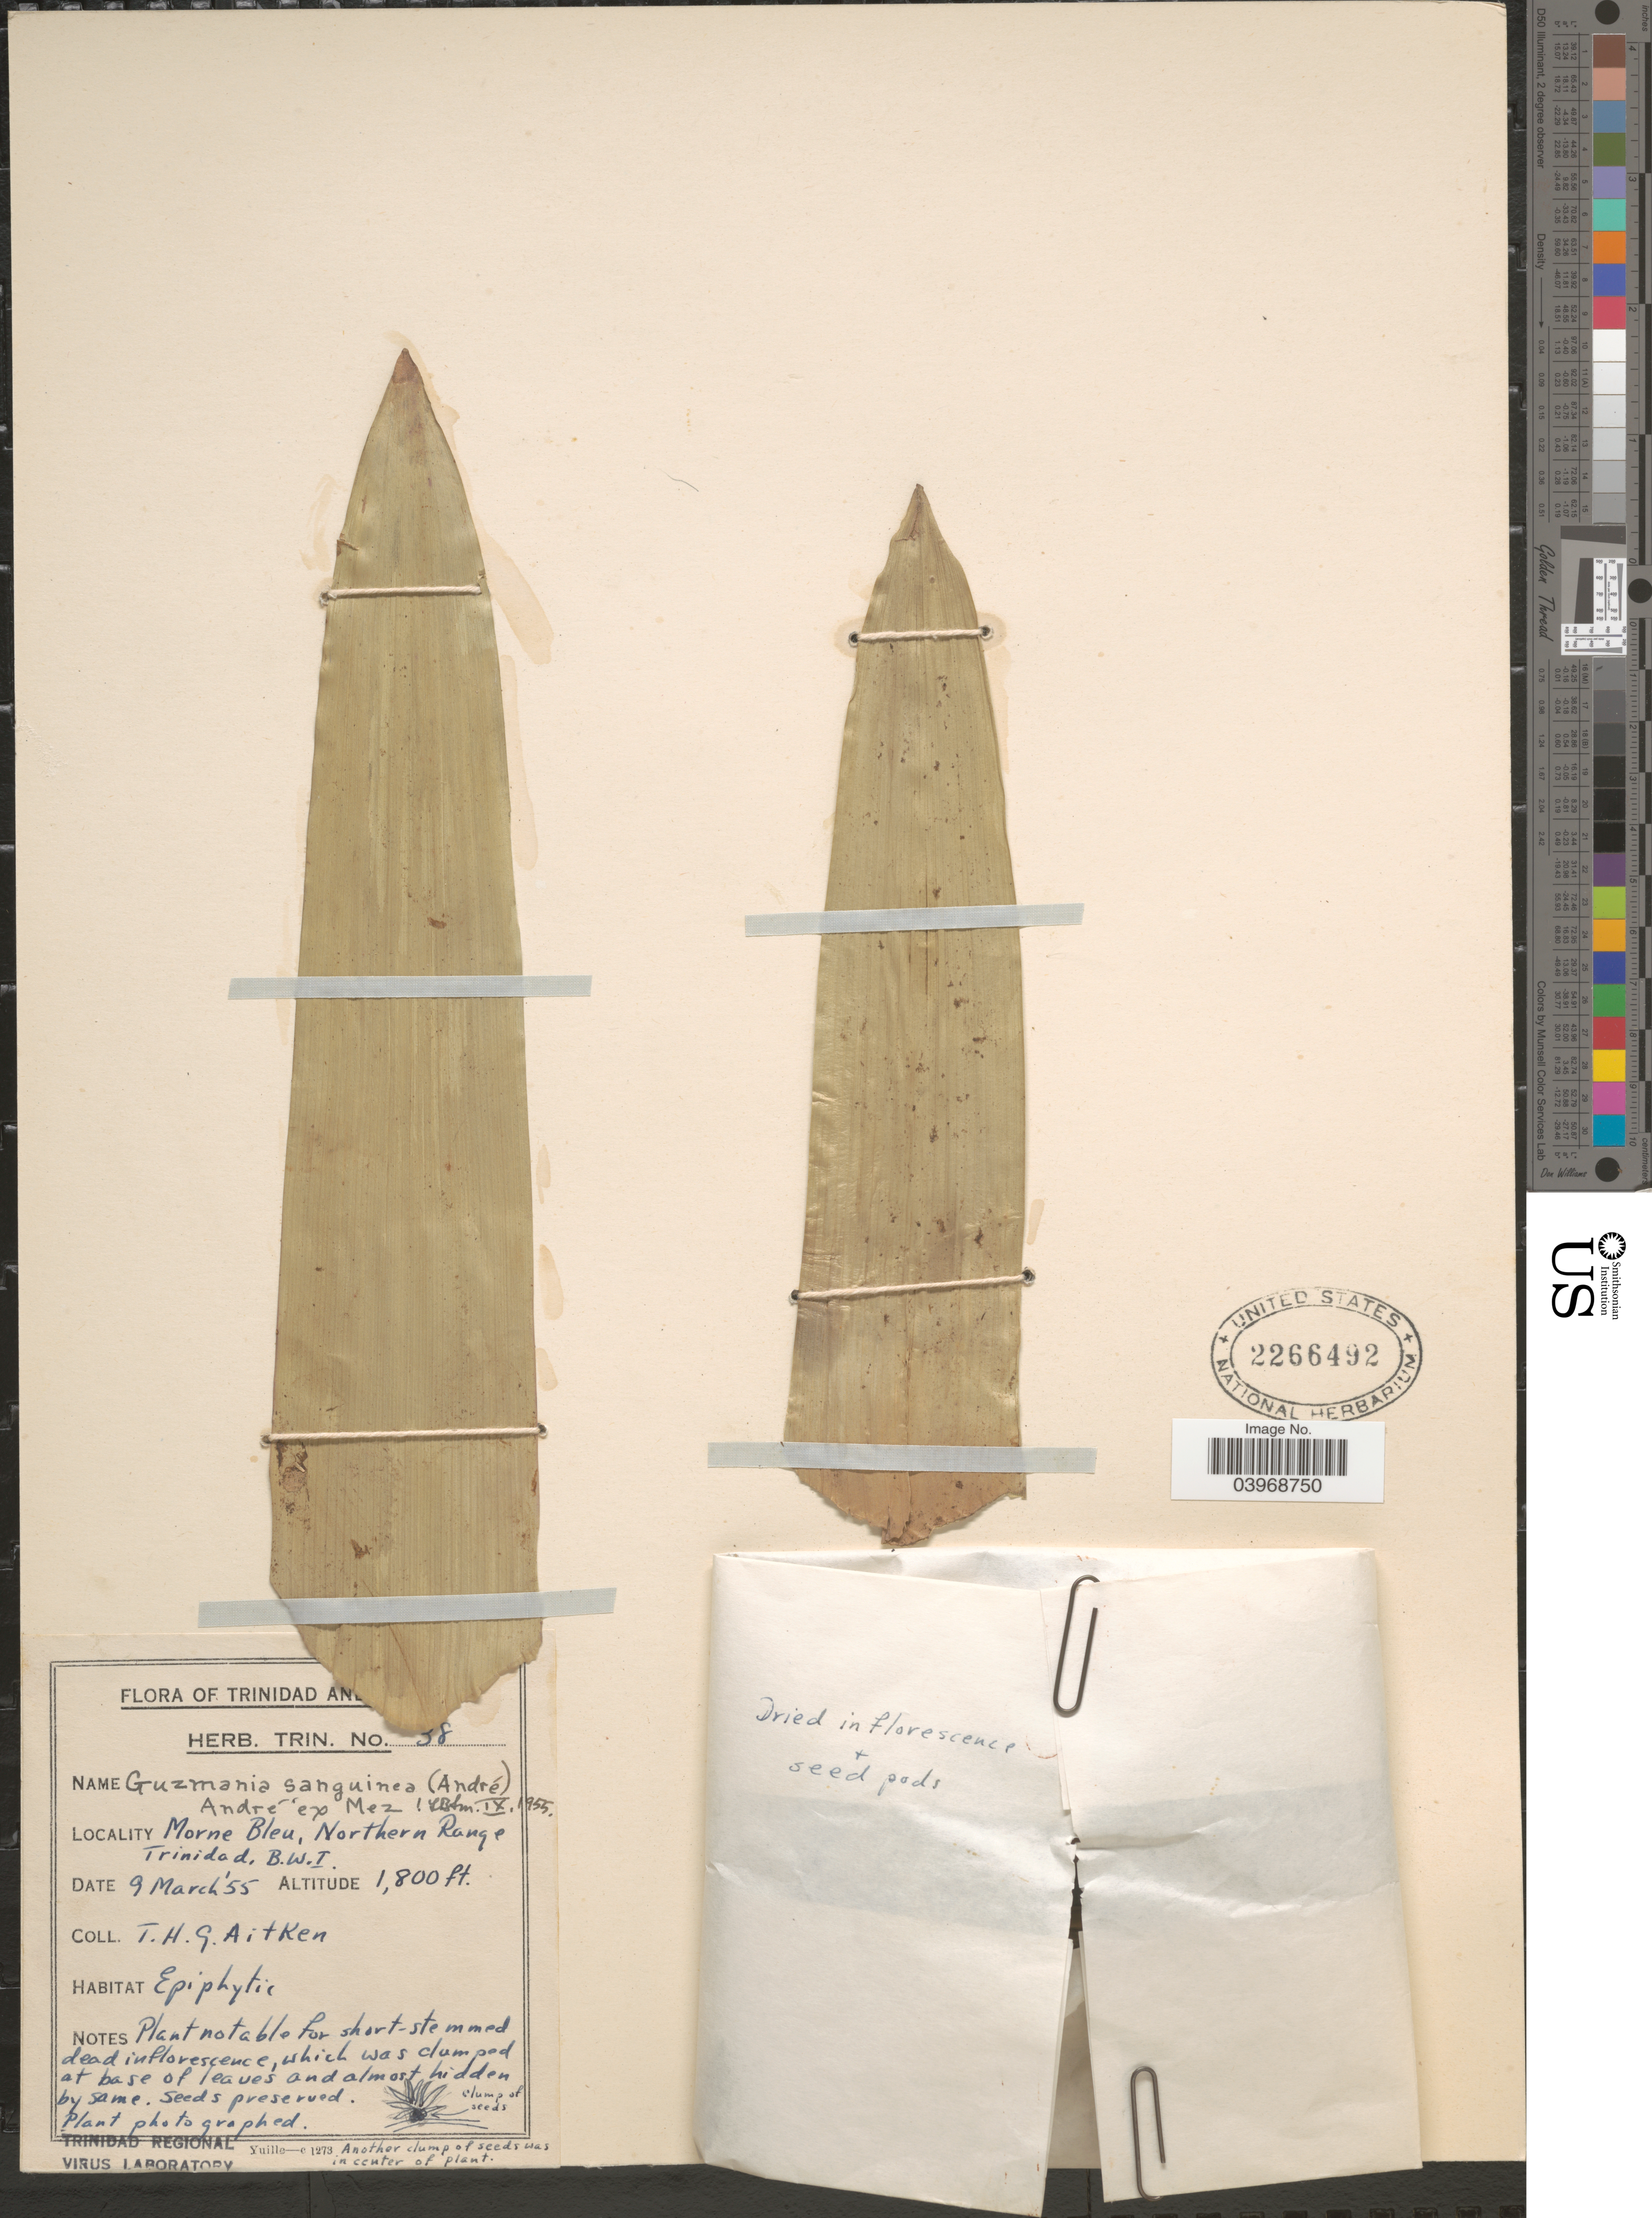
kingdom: Plantae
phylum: Tracheophyta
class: Liliopsida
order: Poales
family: Bromeliaceae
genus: Guzmania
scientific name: Guzmania sanguinea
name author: (André) André ex Mez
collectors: T. Aitken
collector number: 38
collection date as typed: Transcribed d/m/y: 9/3/55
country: Trinidad and Tobago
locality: Morne Bleu, Northern Range Trinidad, B.W.I.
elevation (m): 549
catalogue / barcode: US 2266492